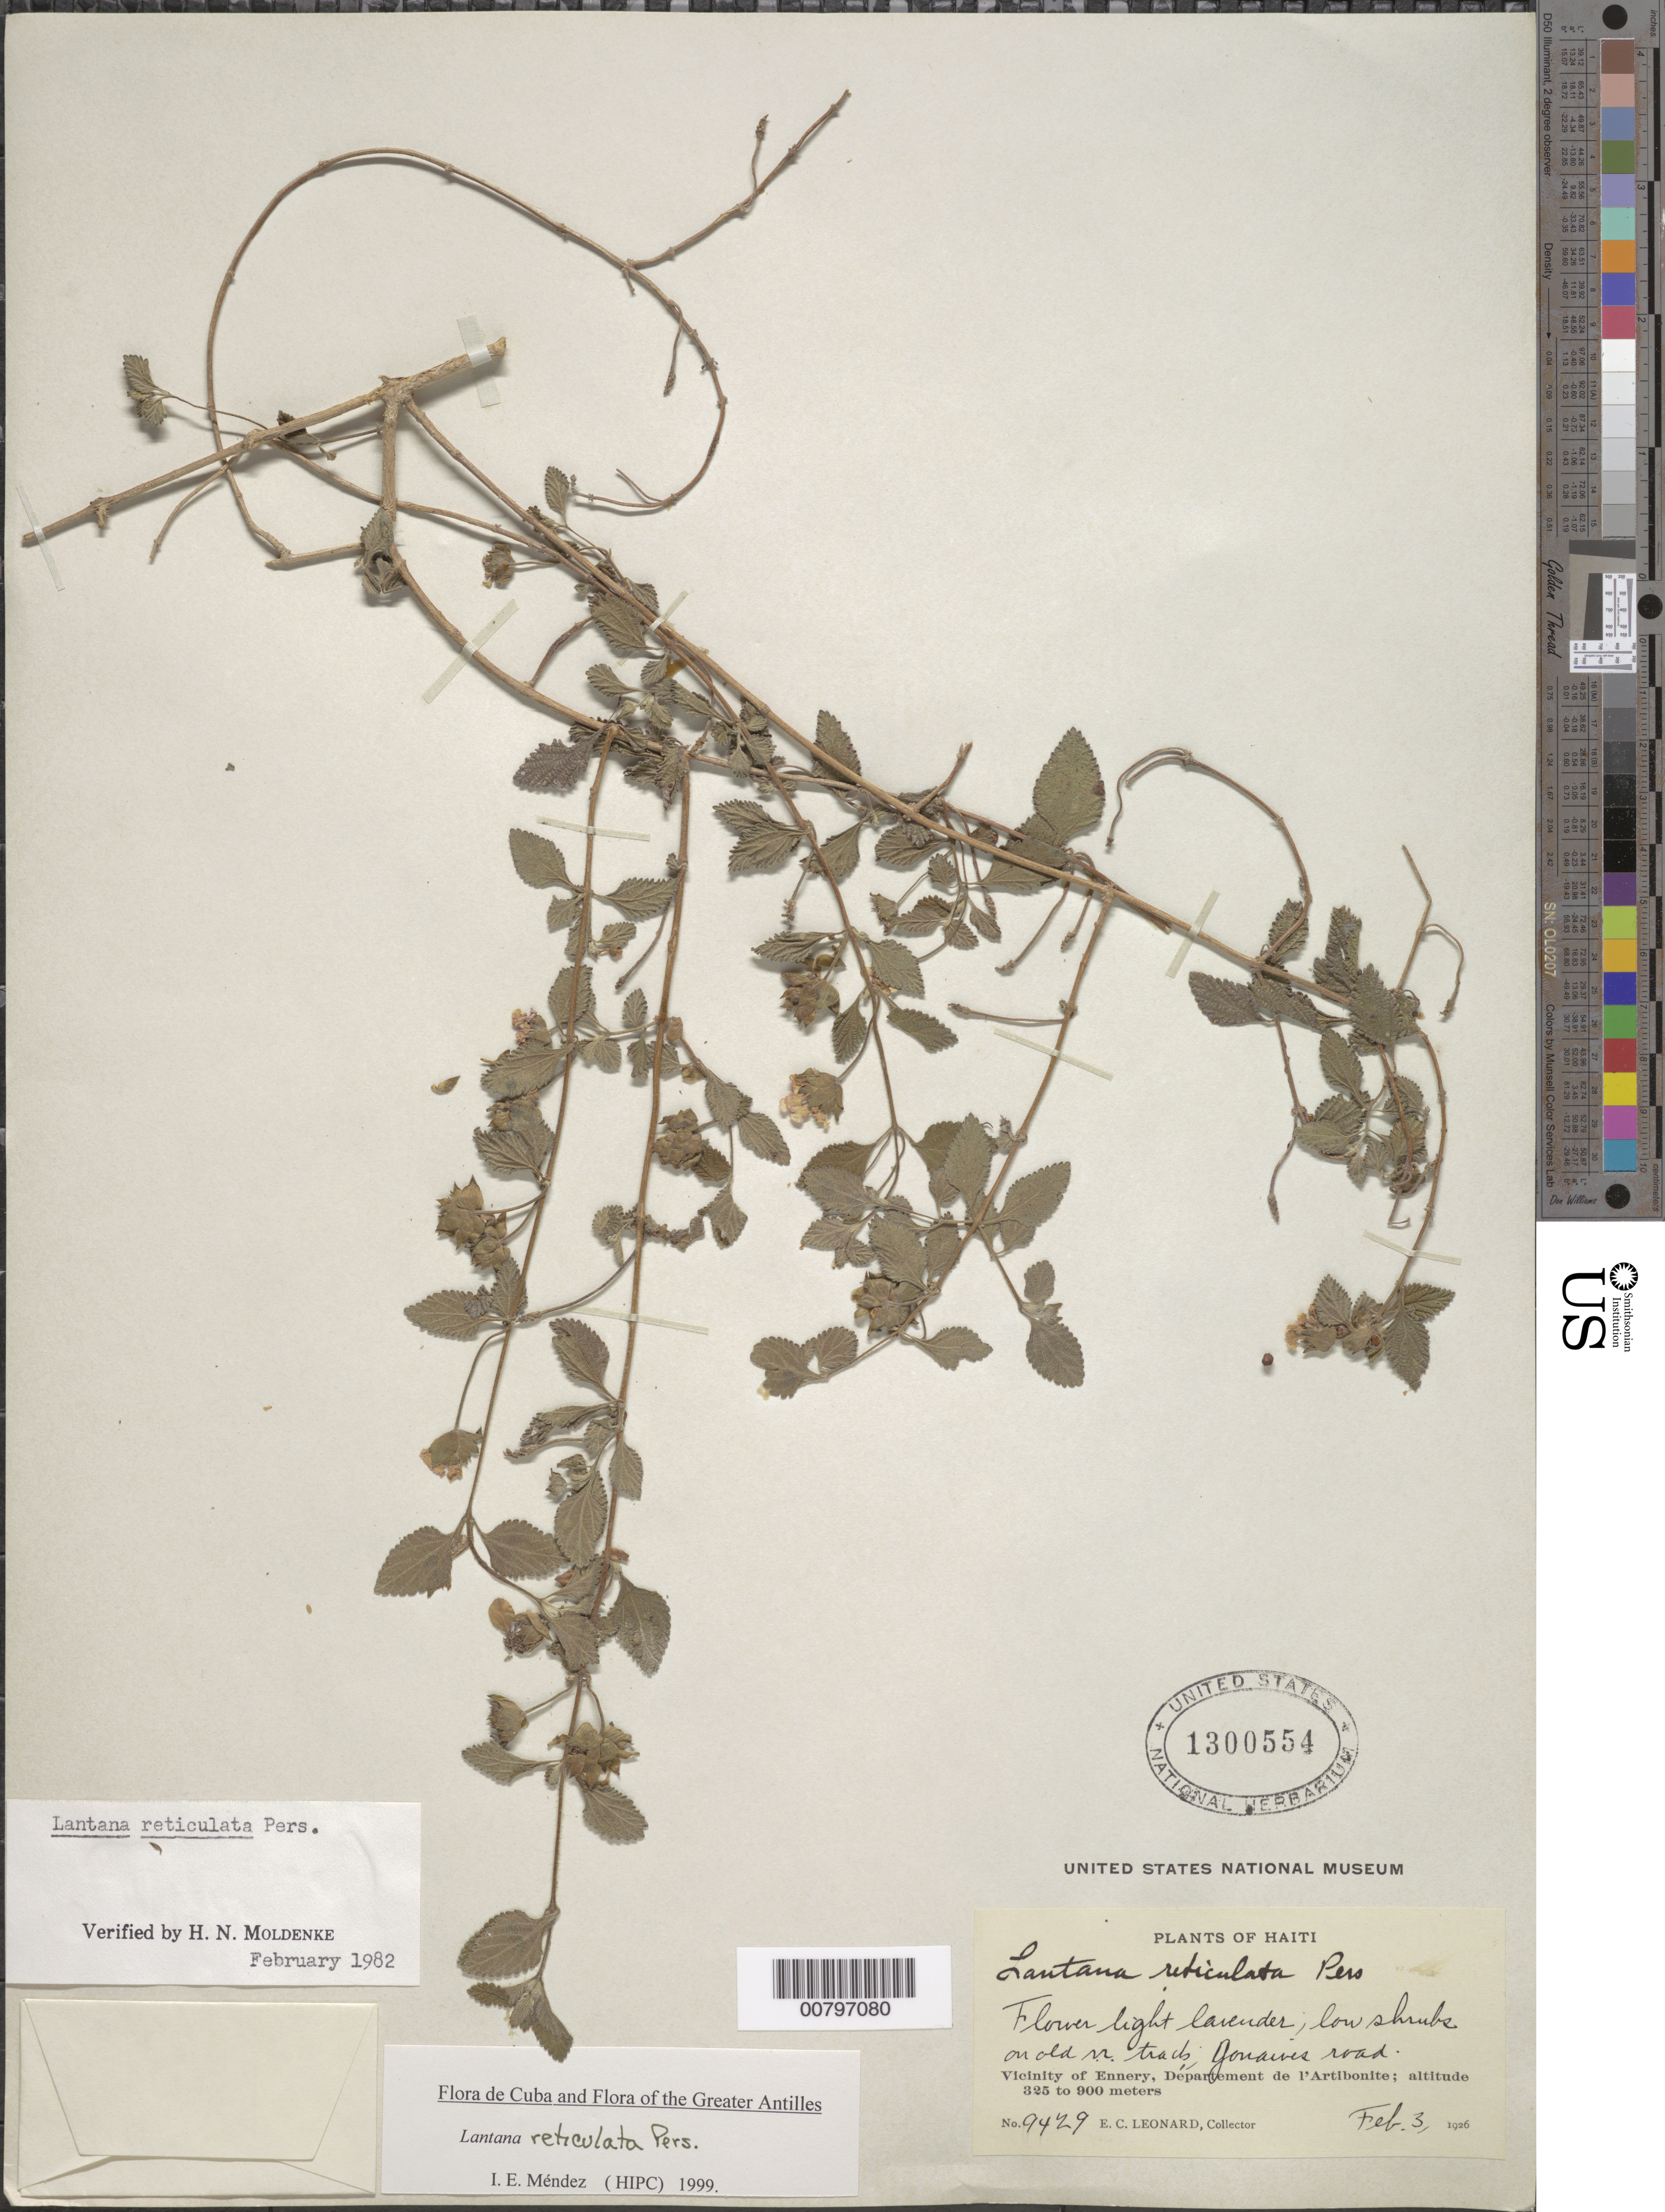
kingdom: Plantae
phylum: Tracheophyta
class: Magnoliopsida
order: Lamiales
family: Verbenaceae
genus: Lantana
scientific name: Lantana reticulata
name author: Pers.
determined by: Méndez, Isidro E., (HIPC)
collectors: E. C. Leonard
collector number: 9429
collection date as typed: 03 Feb 1926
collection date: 1926-02-03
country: Haiti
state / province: Artibonite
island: Hispaniola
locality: Vicinity of Ennery, Gonaïves road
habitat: Along railroad tracks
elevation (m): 325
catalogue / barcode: US 1300554